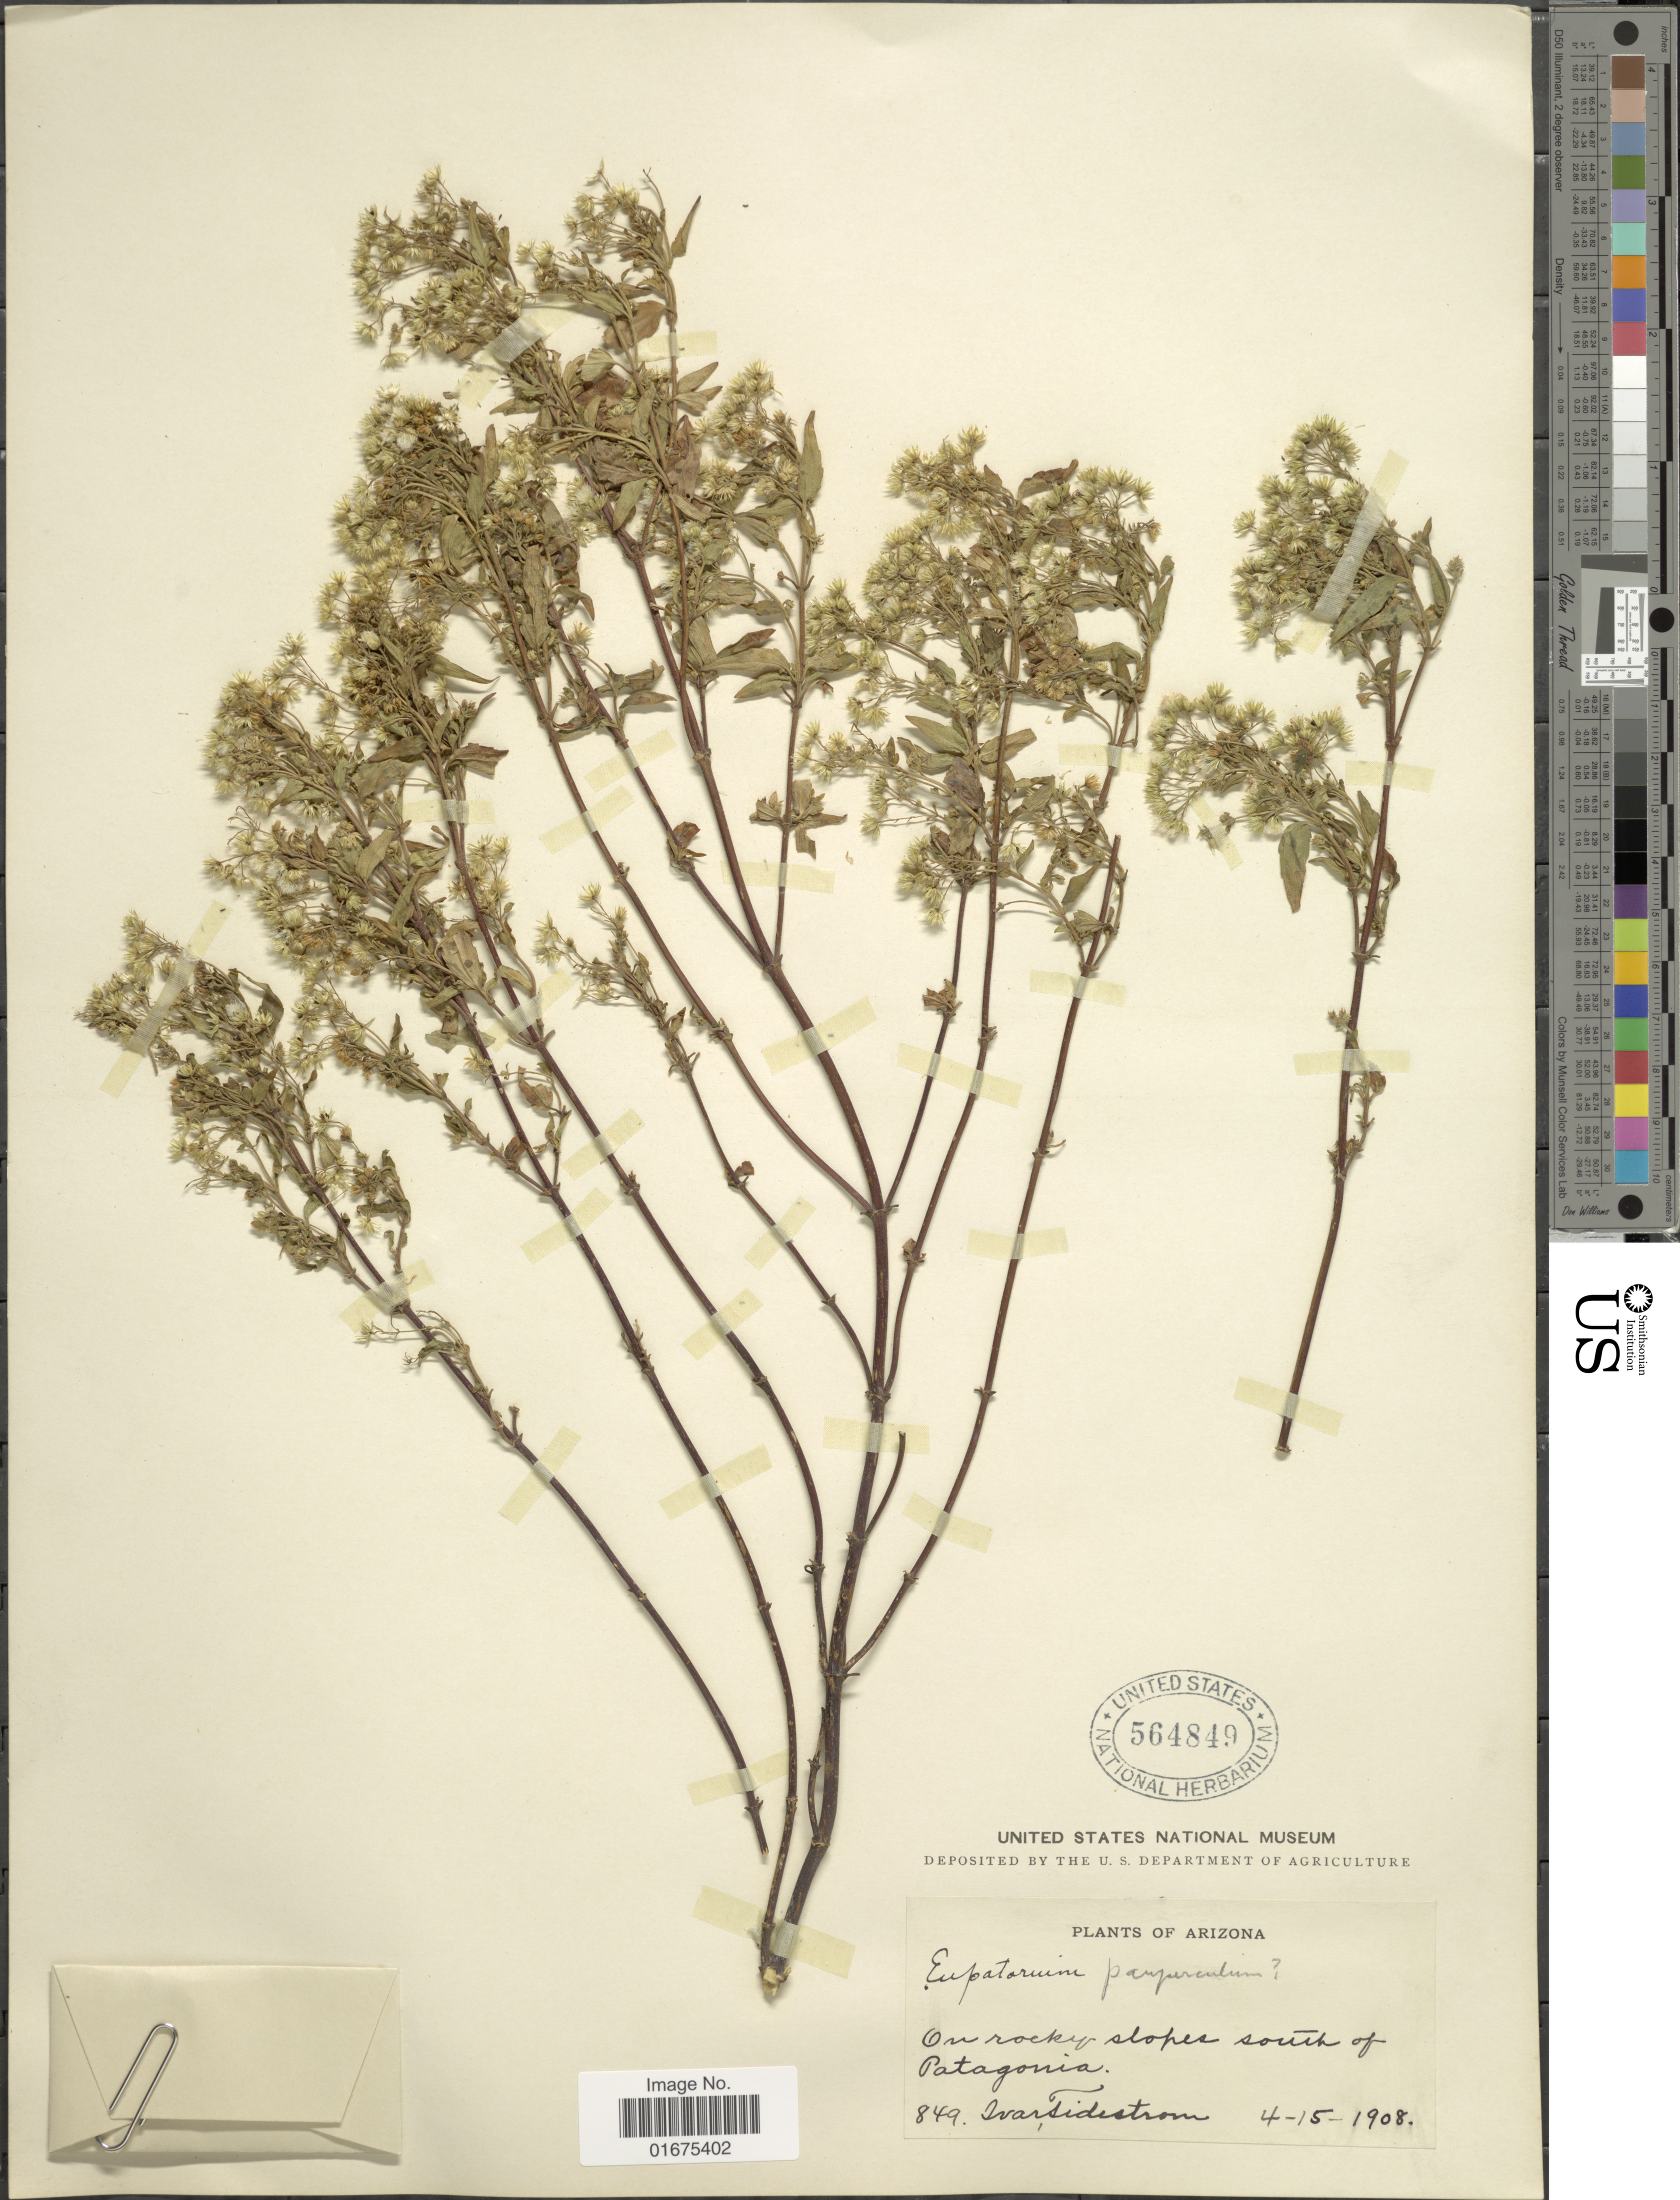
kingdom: Plantae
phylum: Tracheophyta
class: Magnoliopsida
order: Asterales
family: Asteraceae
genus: Ageratina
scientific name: Ageratina paupercula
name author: (A. Gray) R.M. King & H. Rob.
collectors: I. F. Tidestrom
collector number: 849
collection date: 1908-04-15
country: United States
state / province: Arizona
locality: On rocky slopes south of Patagonia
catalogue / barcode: US 564849